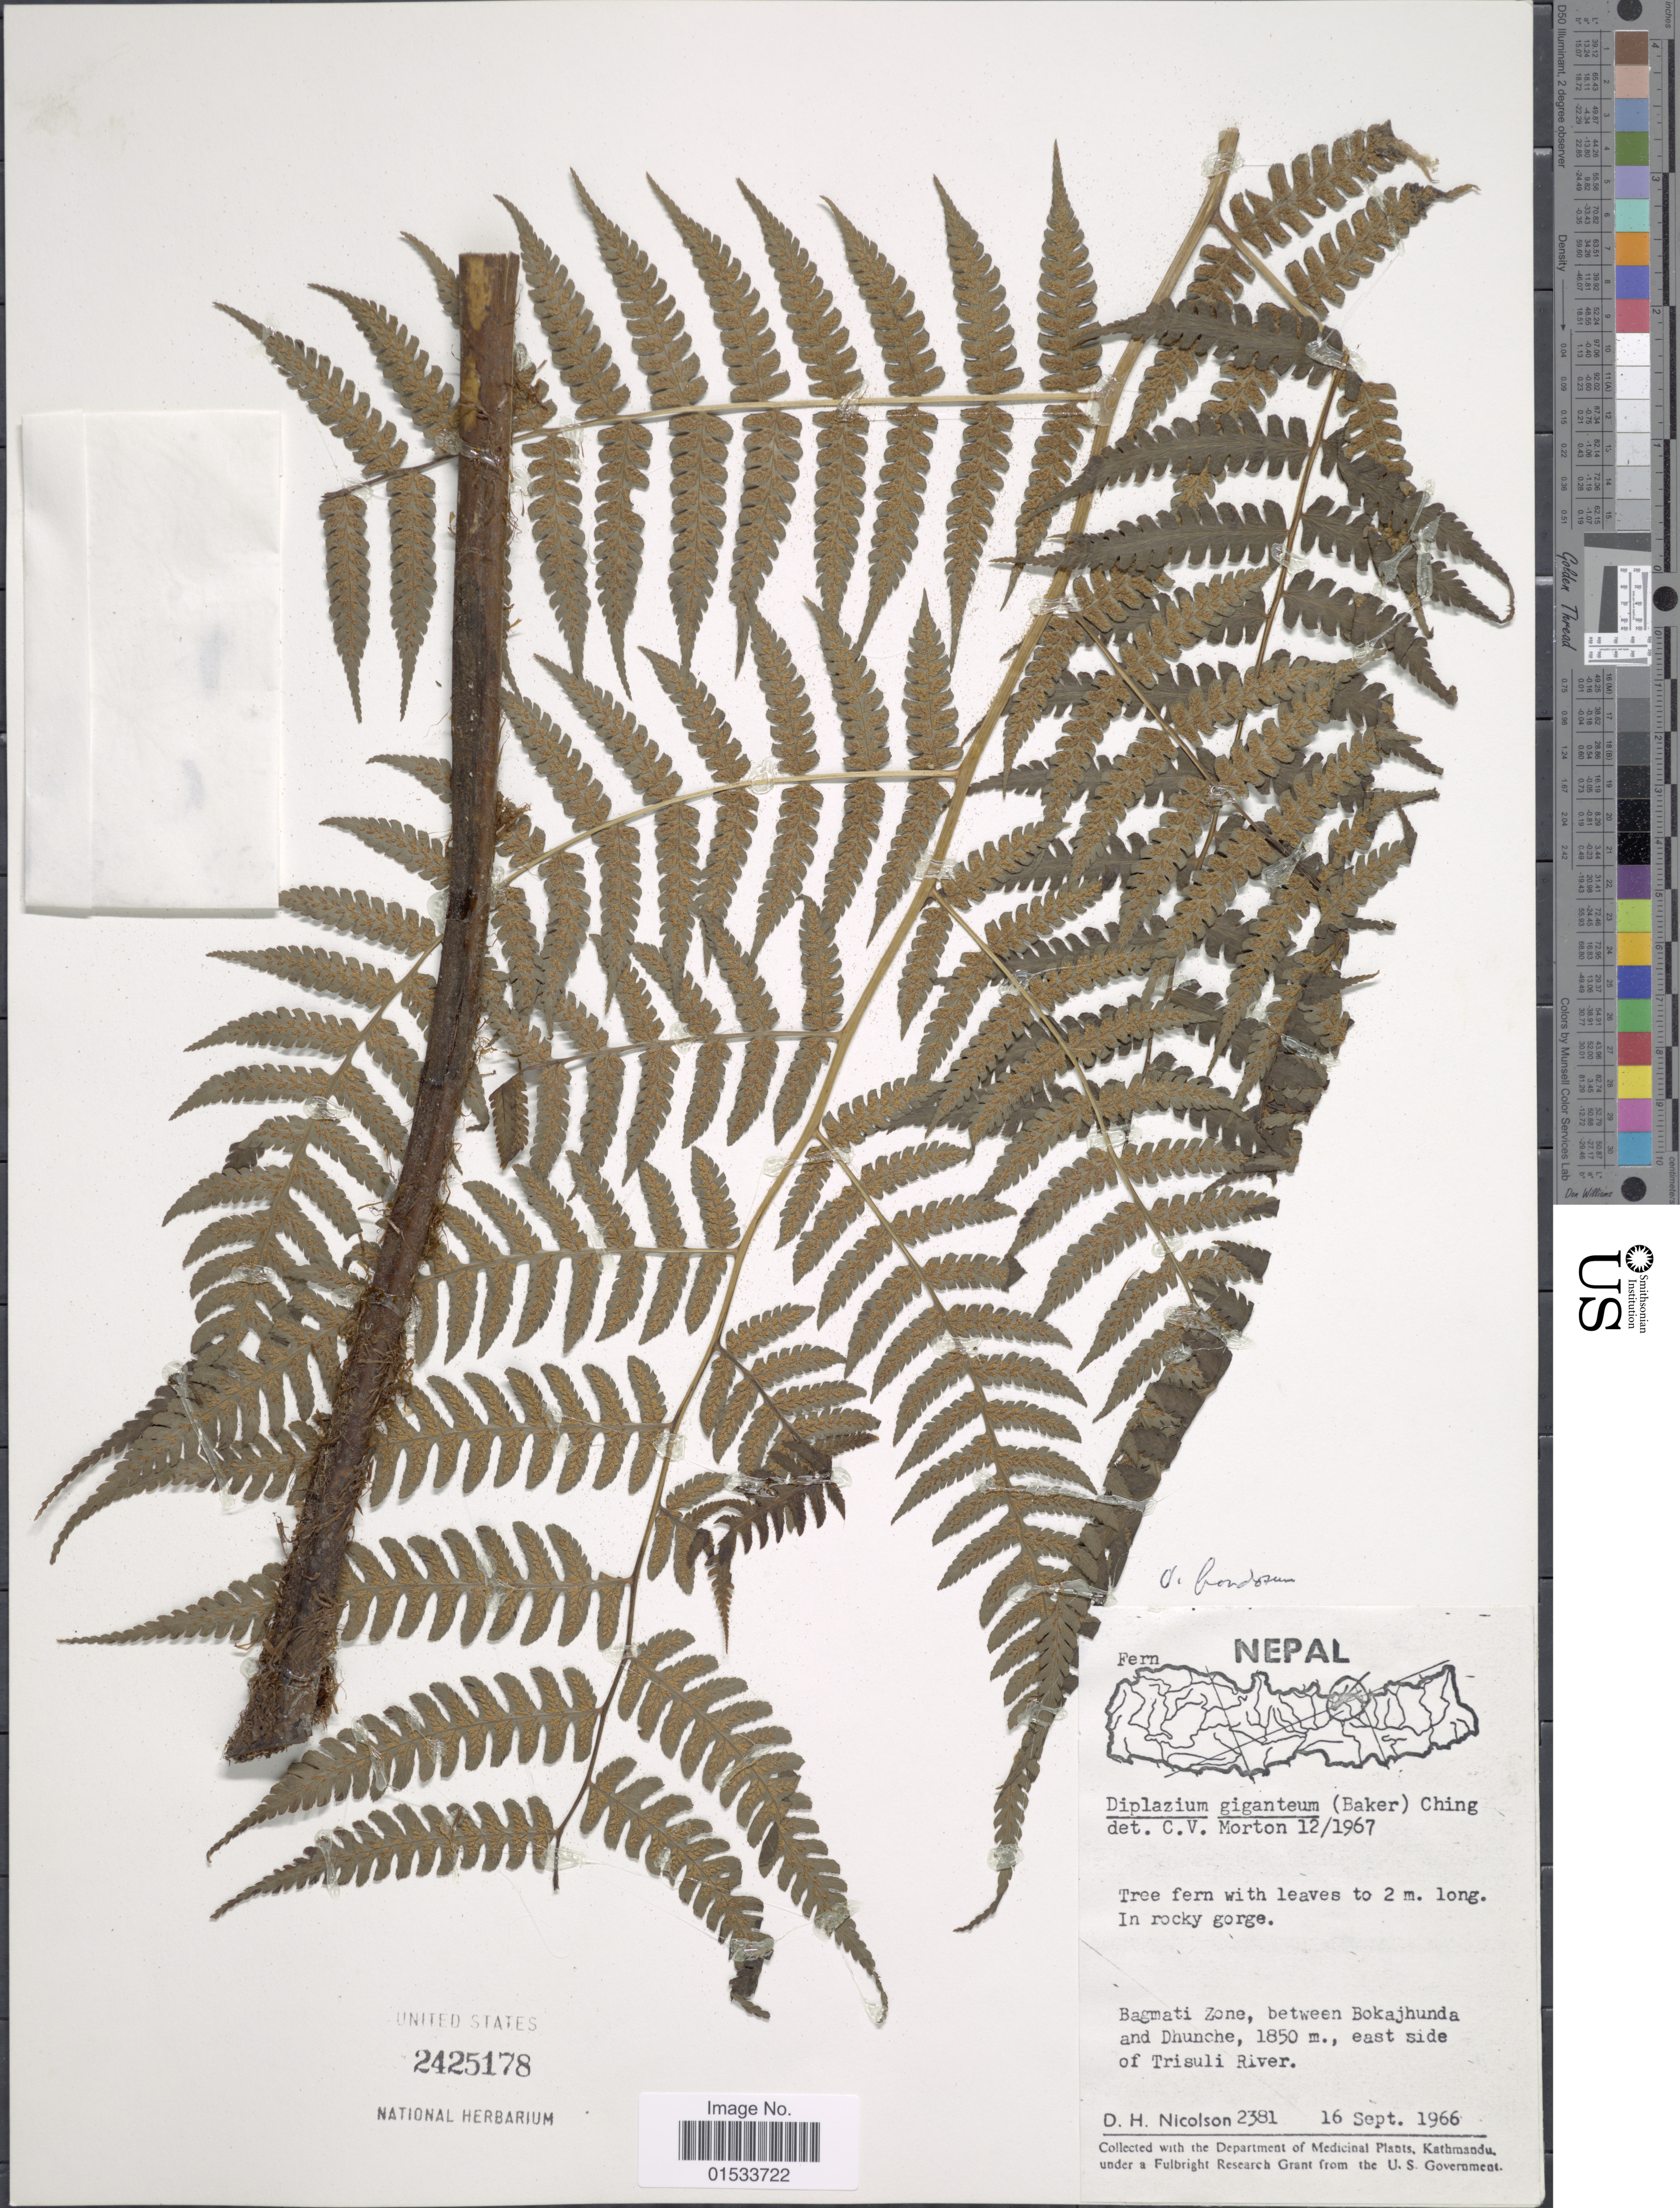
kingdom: Plantae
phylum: Tracheophyta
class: Polypodiopsida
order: Polypodiales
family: Athyriaceae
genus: Diplazium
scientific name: Diplazium frondosum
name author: C. Chr.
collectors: D. H. Nicolson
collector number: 2381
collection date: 1966-09-16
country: Nepal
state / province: Bagmati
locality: Bagmati Zone, between Bokajhunda and Dhunce, east side of Trisuli River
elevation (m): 1850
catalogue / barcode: US 2425178